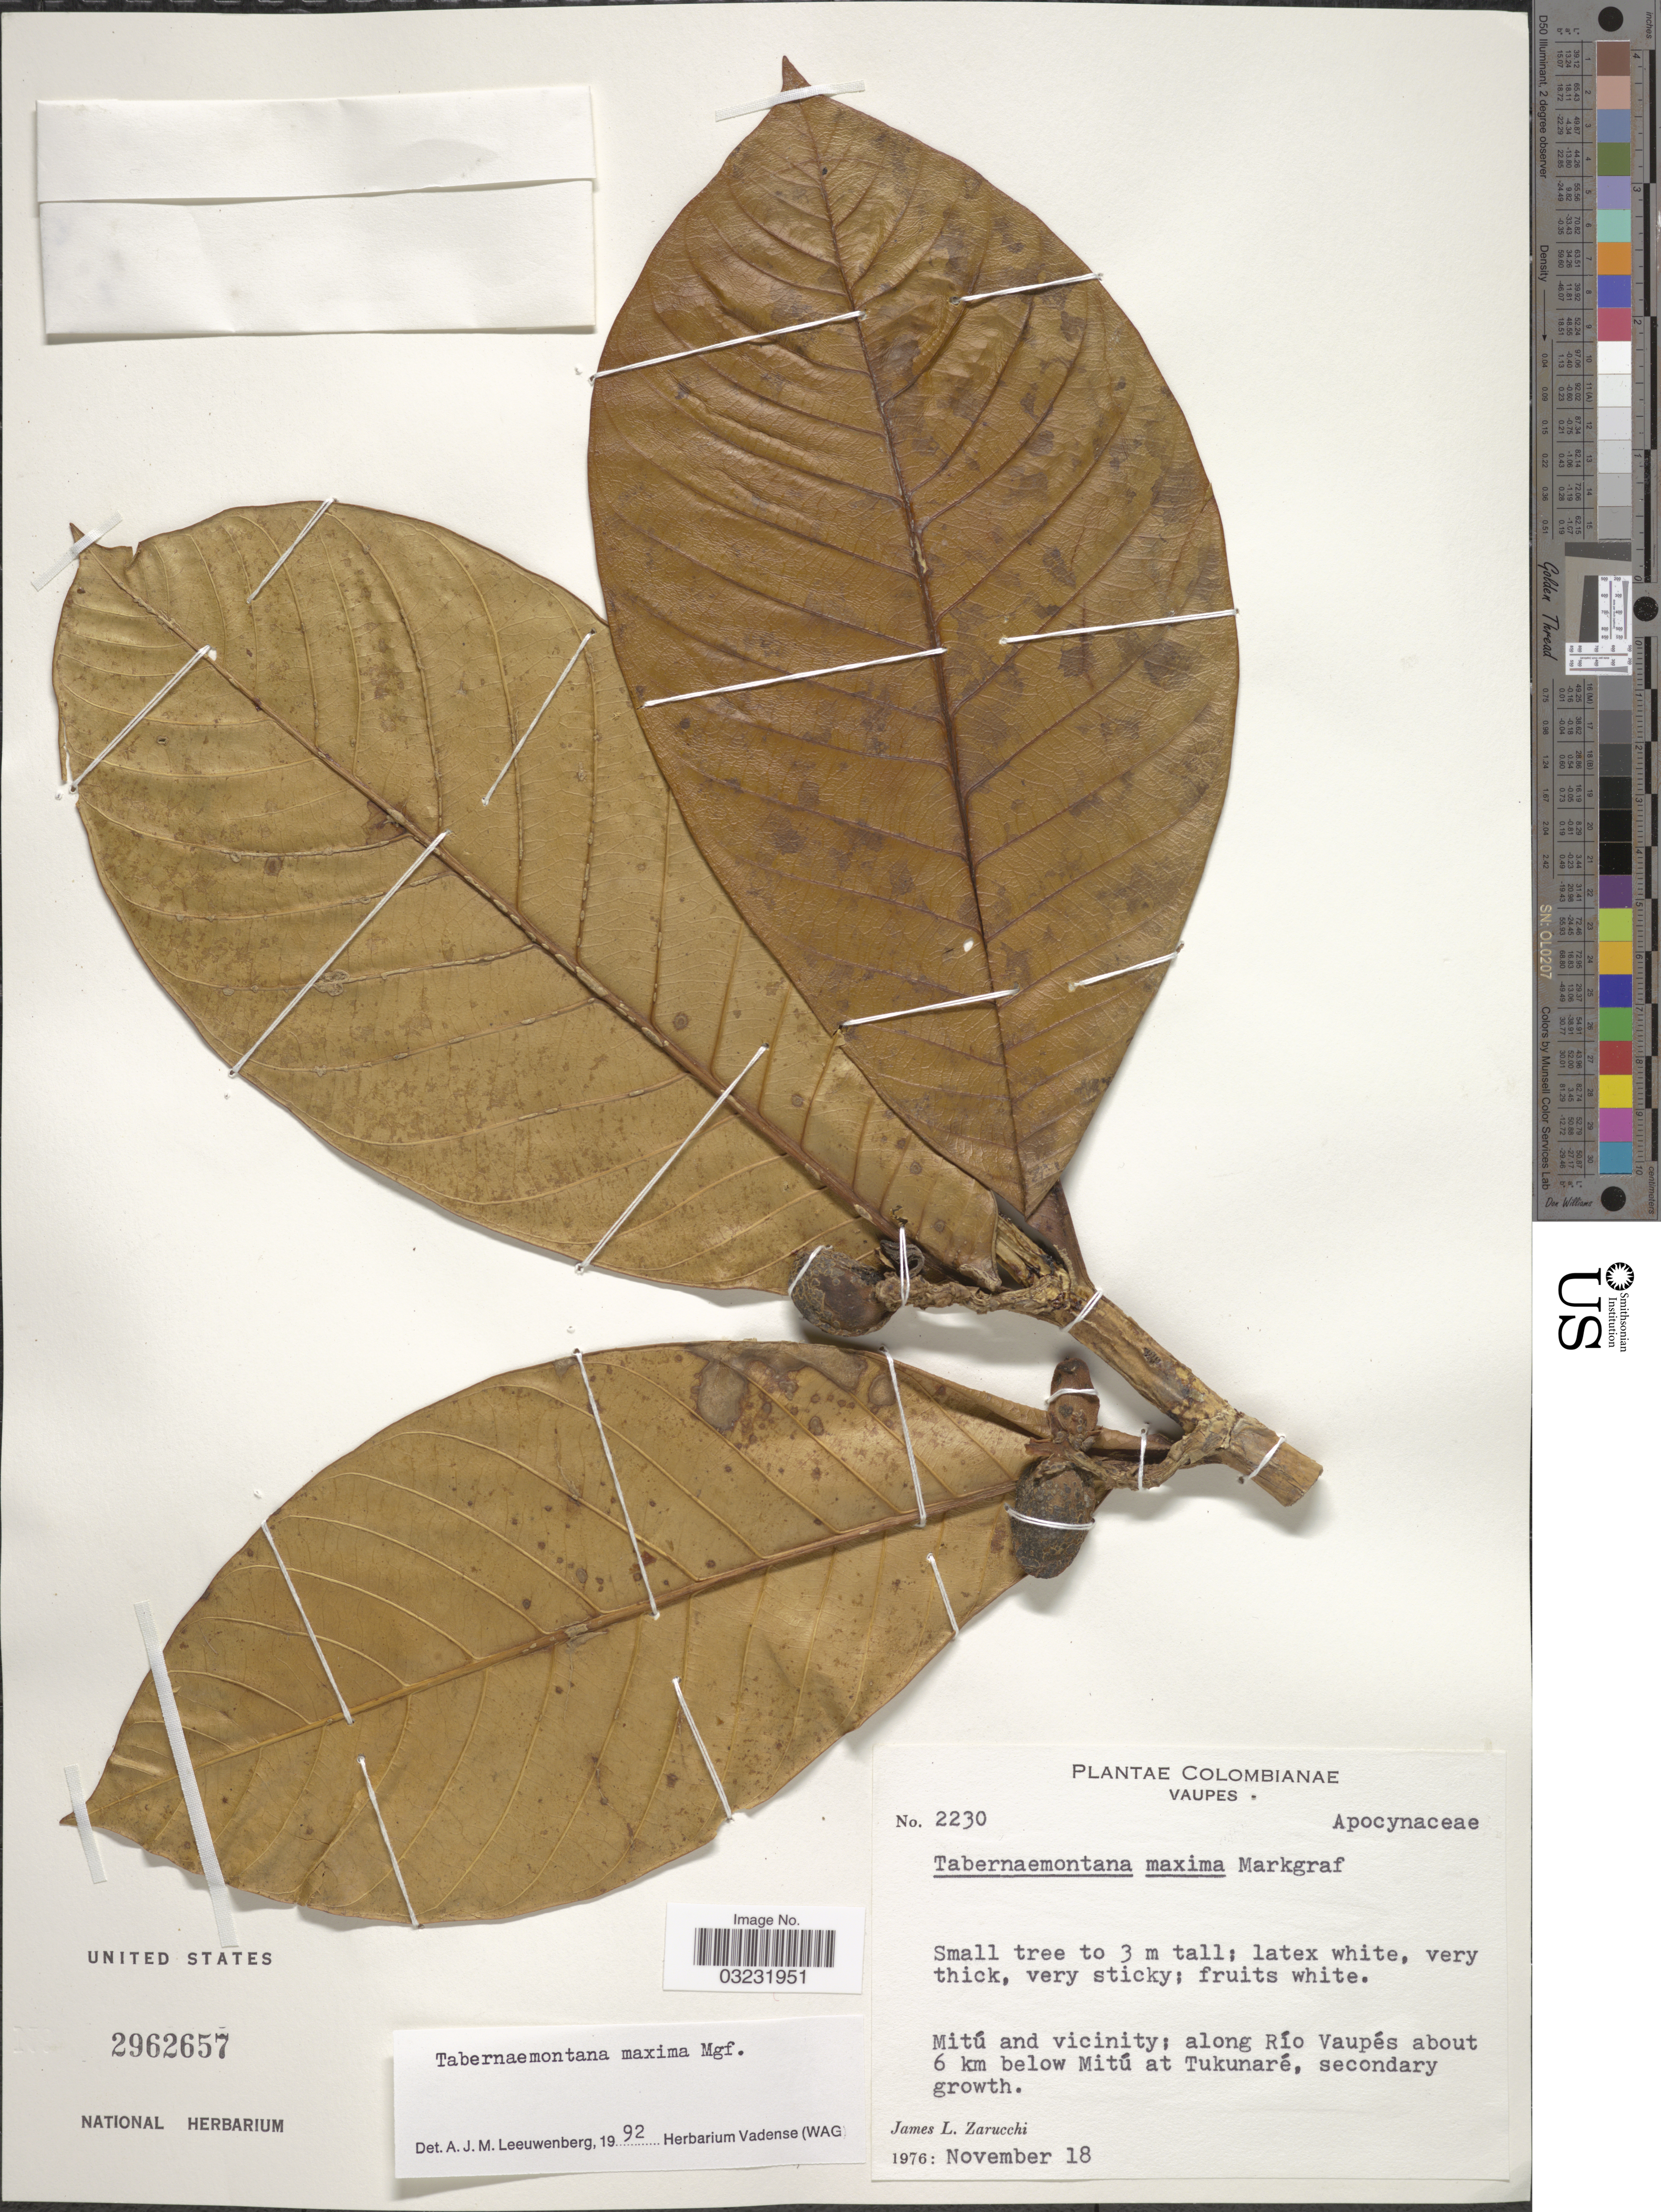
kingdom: Plantae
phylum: Tracheophyta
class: Magnoliopsida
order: Gentianales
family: Apocynaceae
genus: Tabernaemontana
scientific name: Tabernaemontana maxima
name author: Markgr.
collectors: J. L. Zarucchi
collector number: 2230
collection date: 1976-11-18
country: Colombia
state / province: Vaupés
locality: Mitú and vicinity; along Río Vaupés about 6 km below Mitú at Tukunaré.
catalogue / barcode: US 2962657